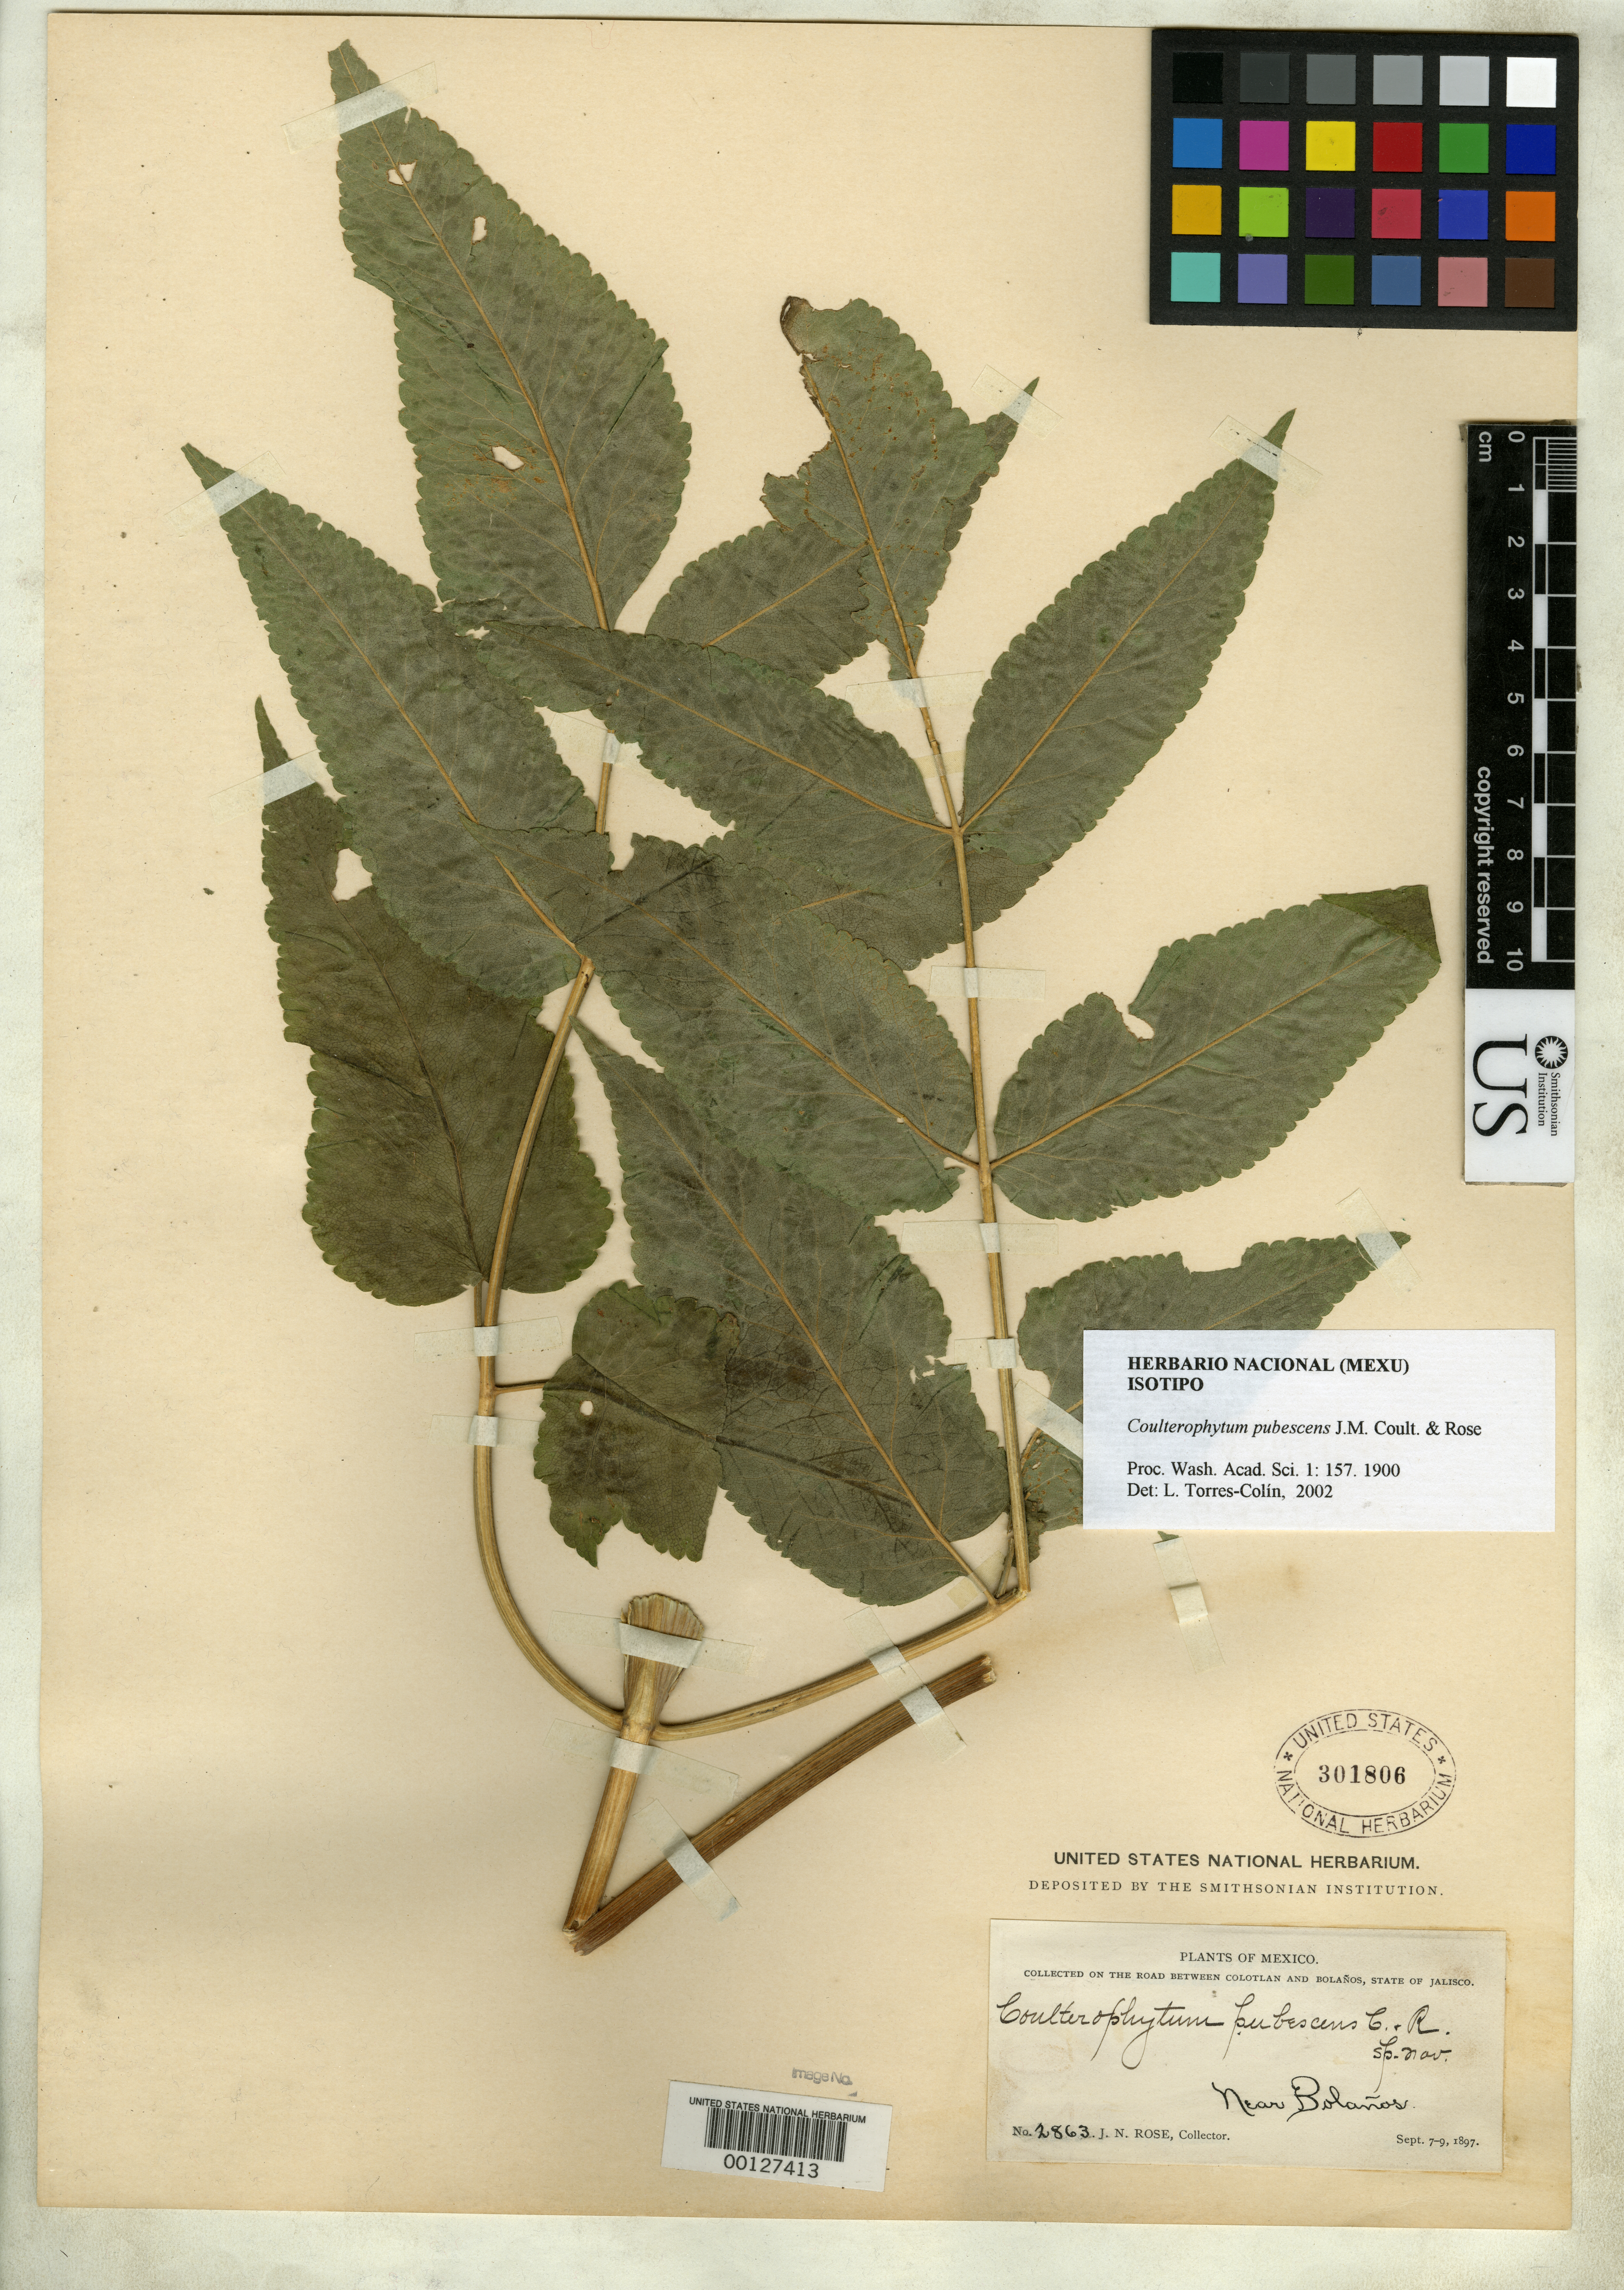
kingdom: Plantae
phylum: Tracheophyta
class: Magnoliopsida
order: Apiales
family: Apiaceae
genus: Coulterophytum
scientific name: Coulterophytum pubescens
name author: J.M. Coult. & Rose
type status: Type Collection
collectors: J. N. Rose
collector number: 2863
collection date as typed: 07 Sep 1897 to 09 Sep 1897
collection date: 1897-09-07/1897-09-09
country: Mexico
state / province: Jalisco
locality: Near Bolanos, road between Colotlan & Bolanos.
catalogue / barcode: US 301806